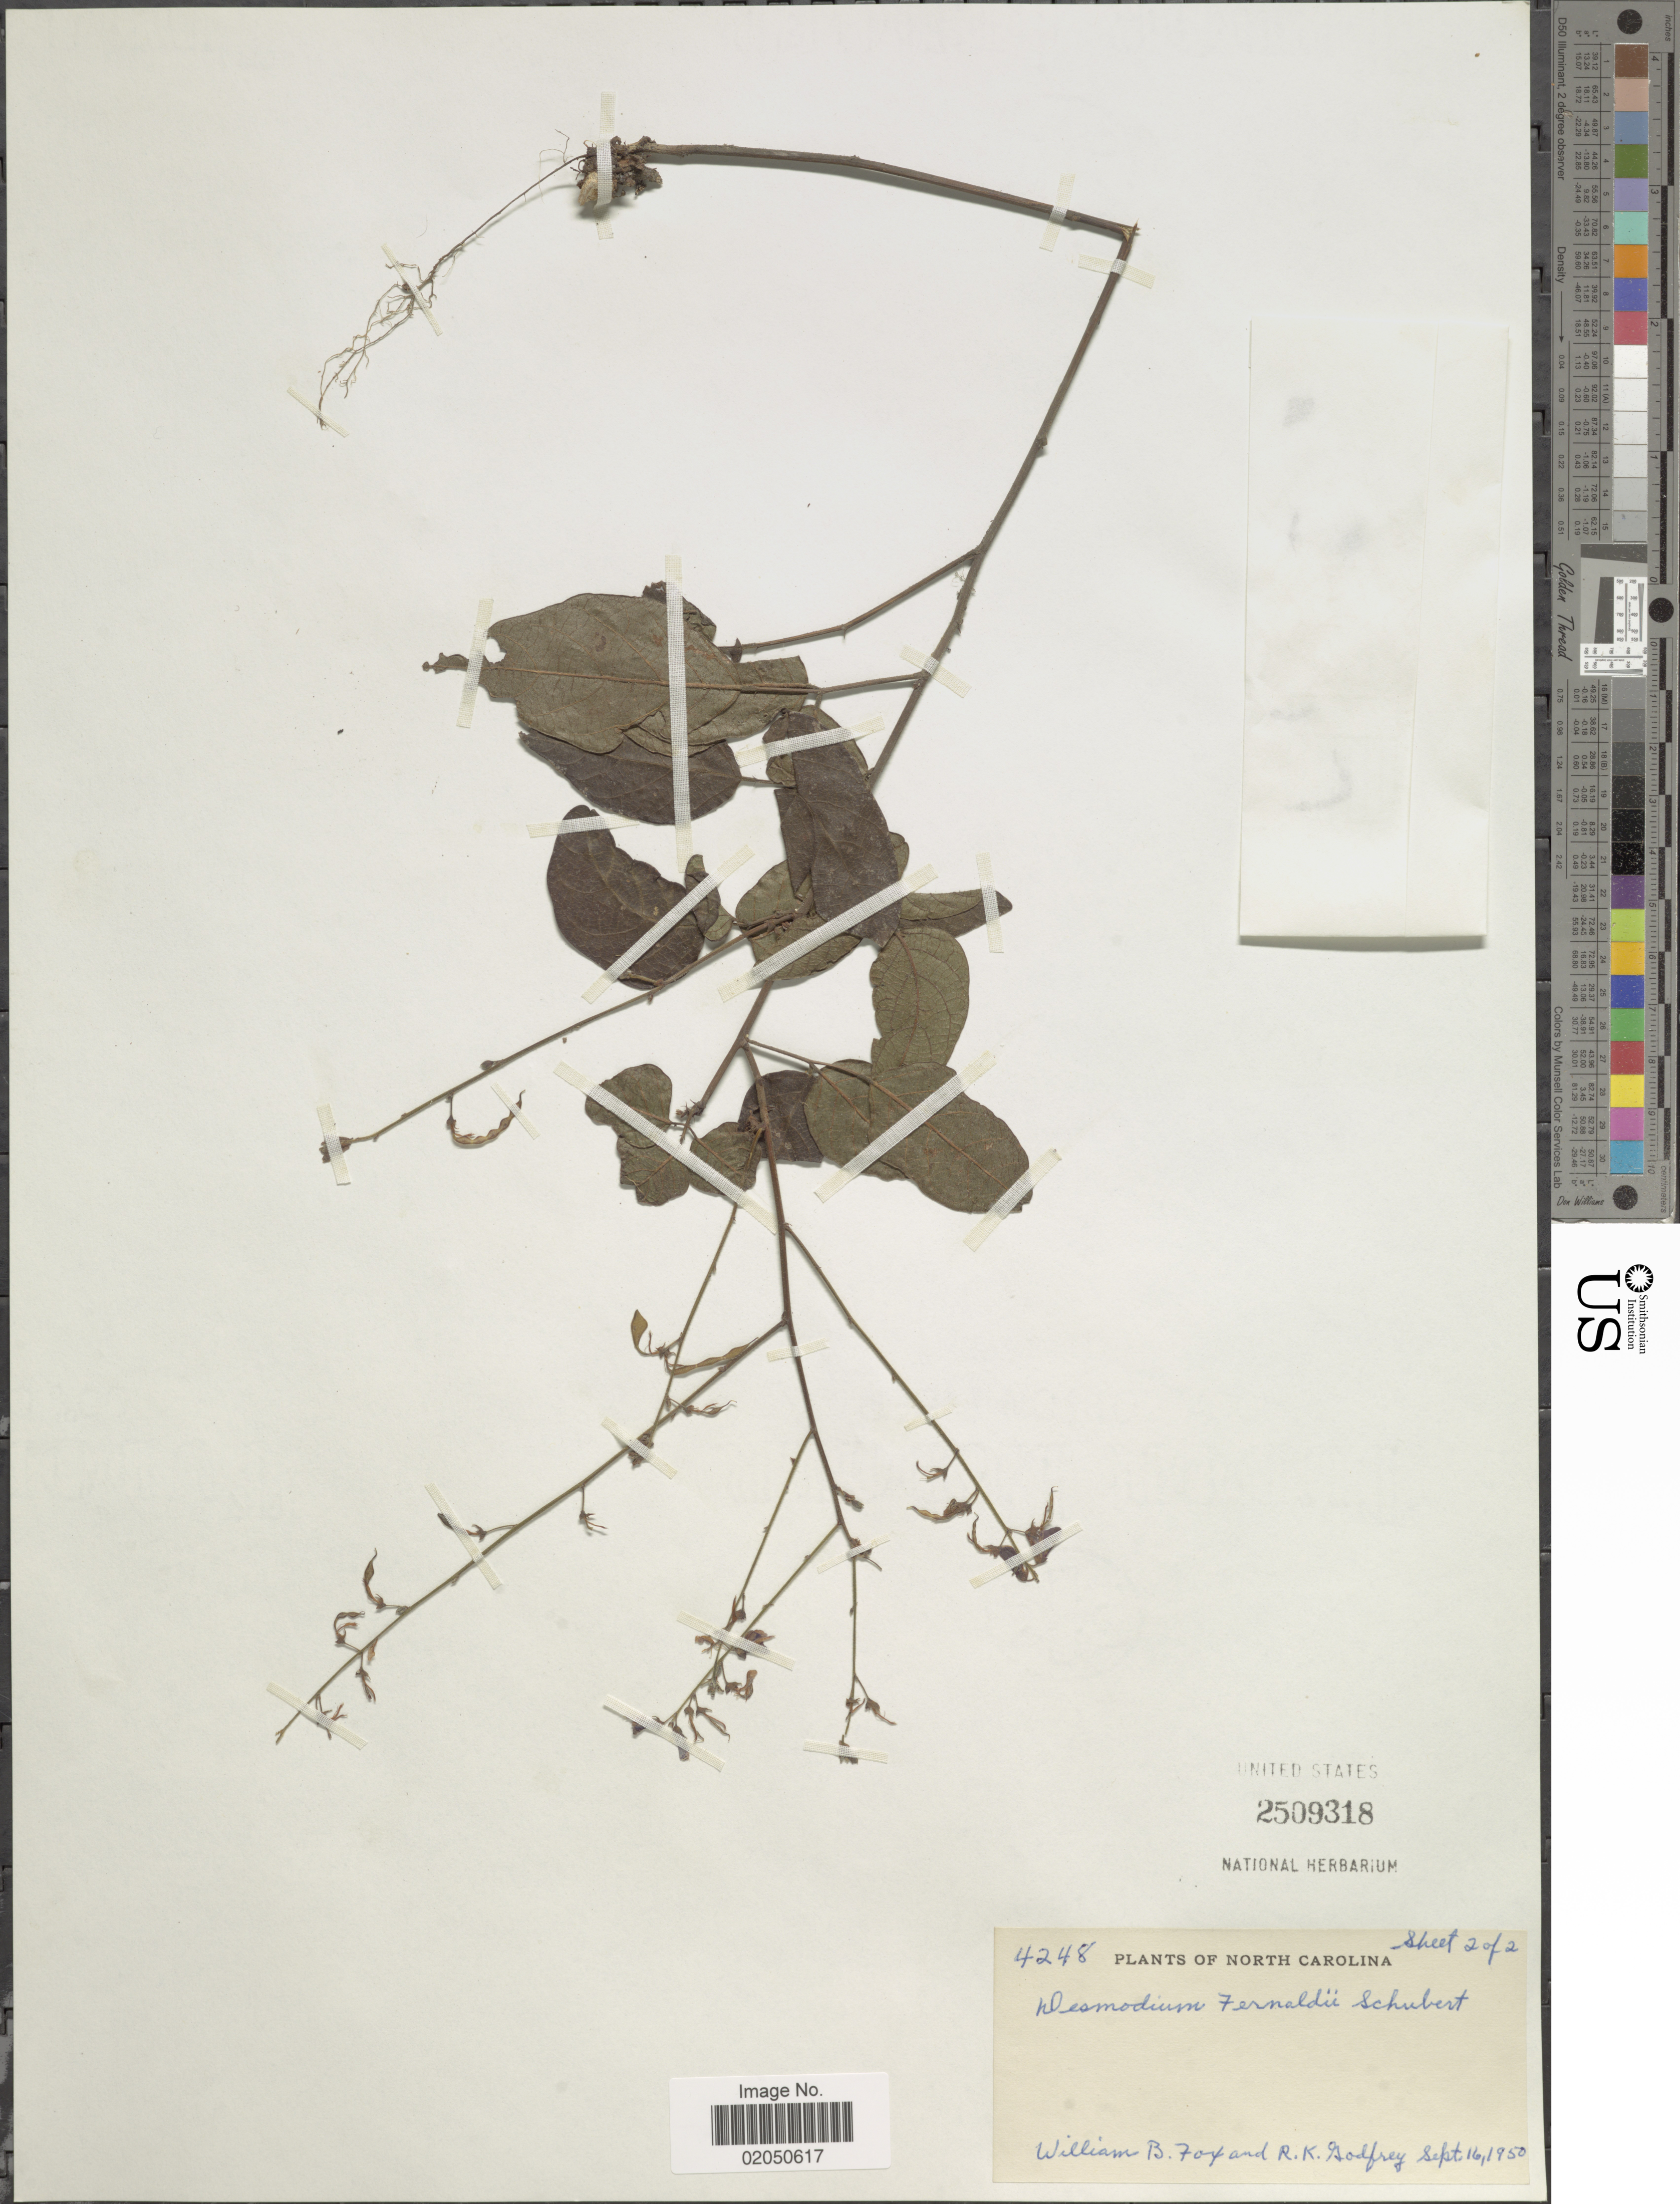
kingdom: Plantae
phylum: Tracheophyta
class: Magnoliopsida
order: Fabales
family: Fabaceae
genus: Desmodium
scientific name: Desmodium fernaldii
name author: B.G. Schub.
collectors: W. B. Fox & R. K. Godfrey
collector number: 4248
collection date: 1950-09-16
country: United States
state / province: North Carolina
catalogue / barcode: US 2509318